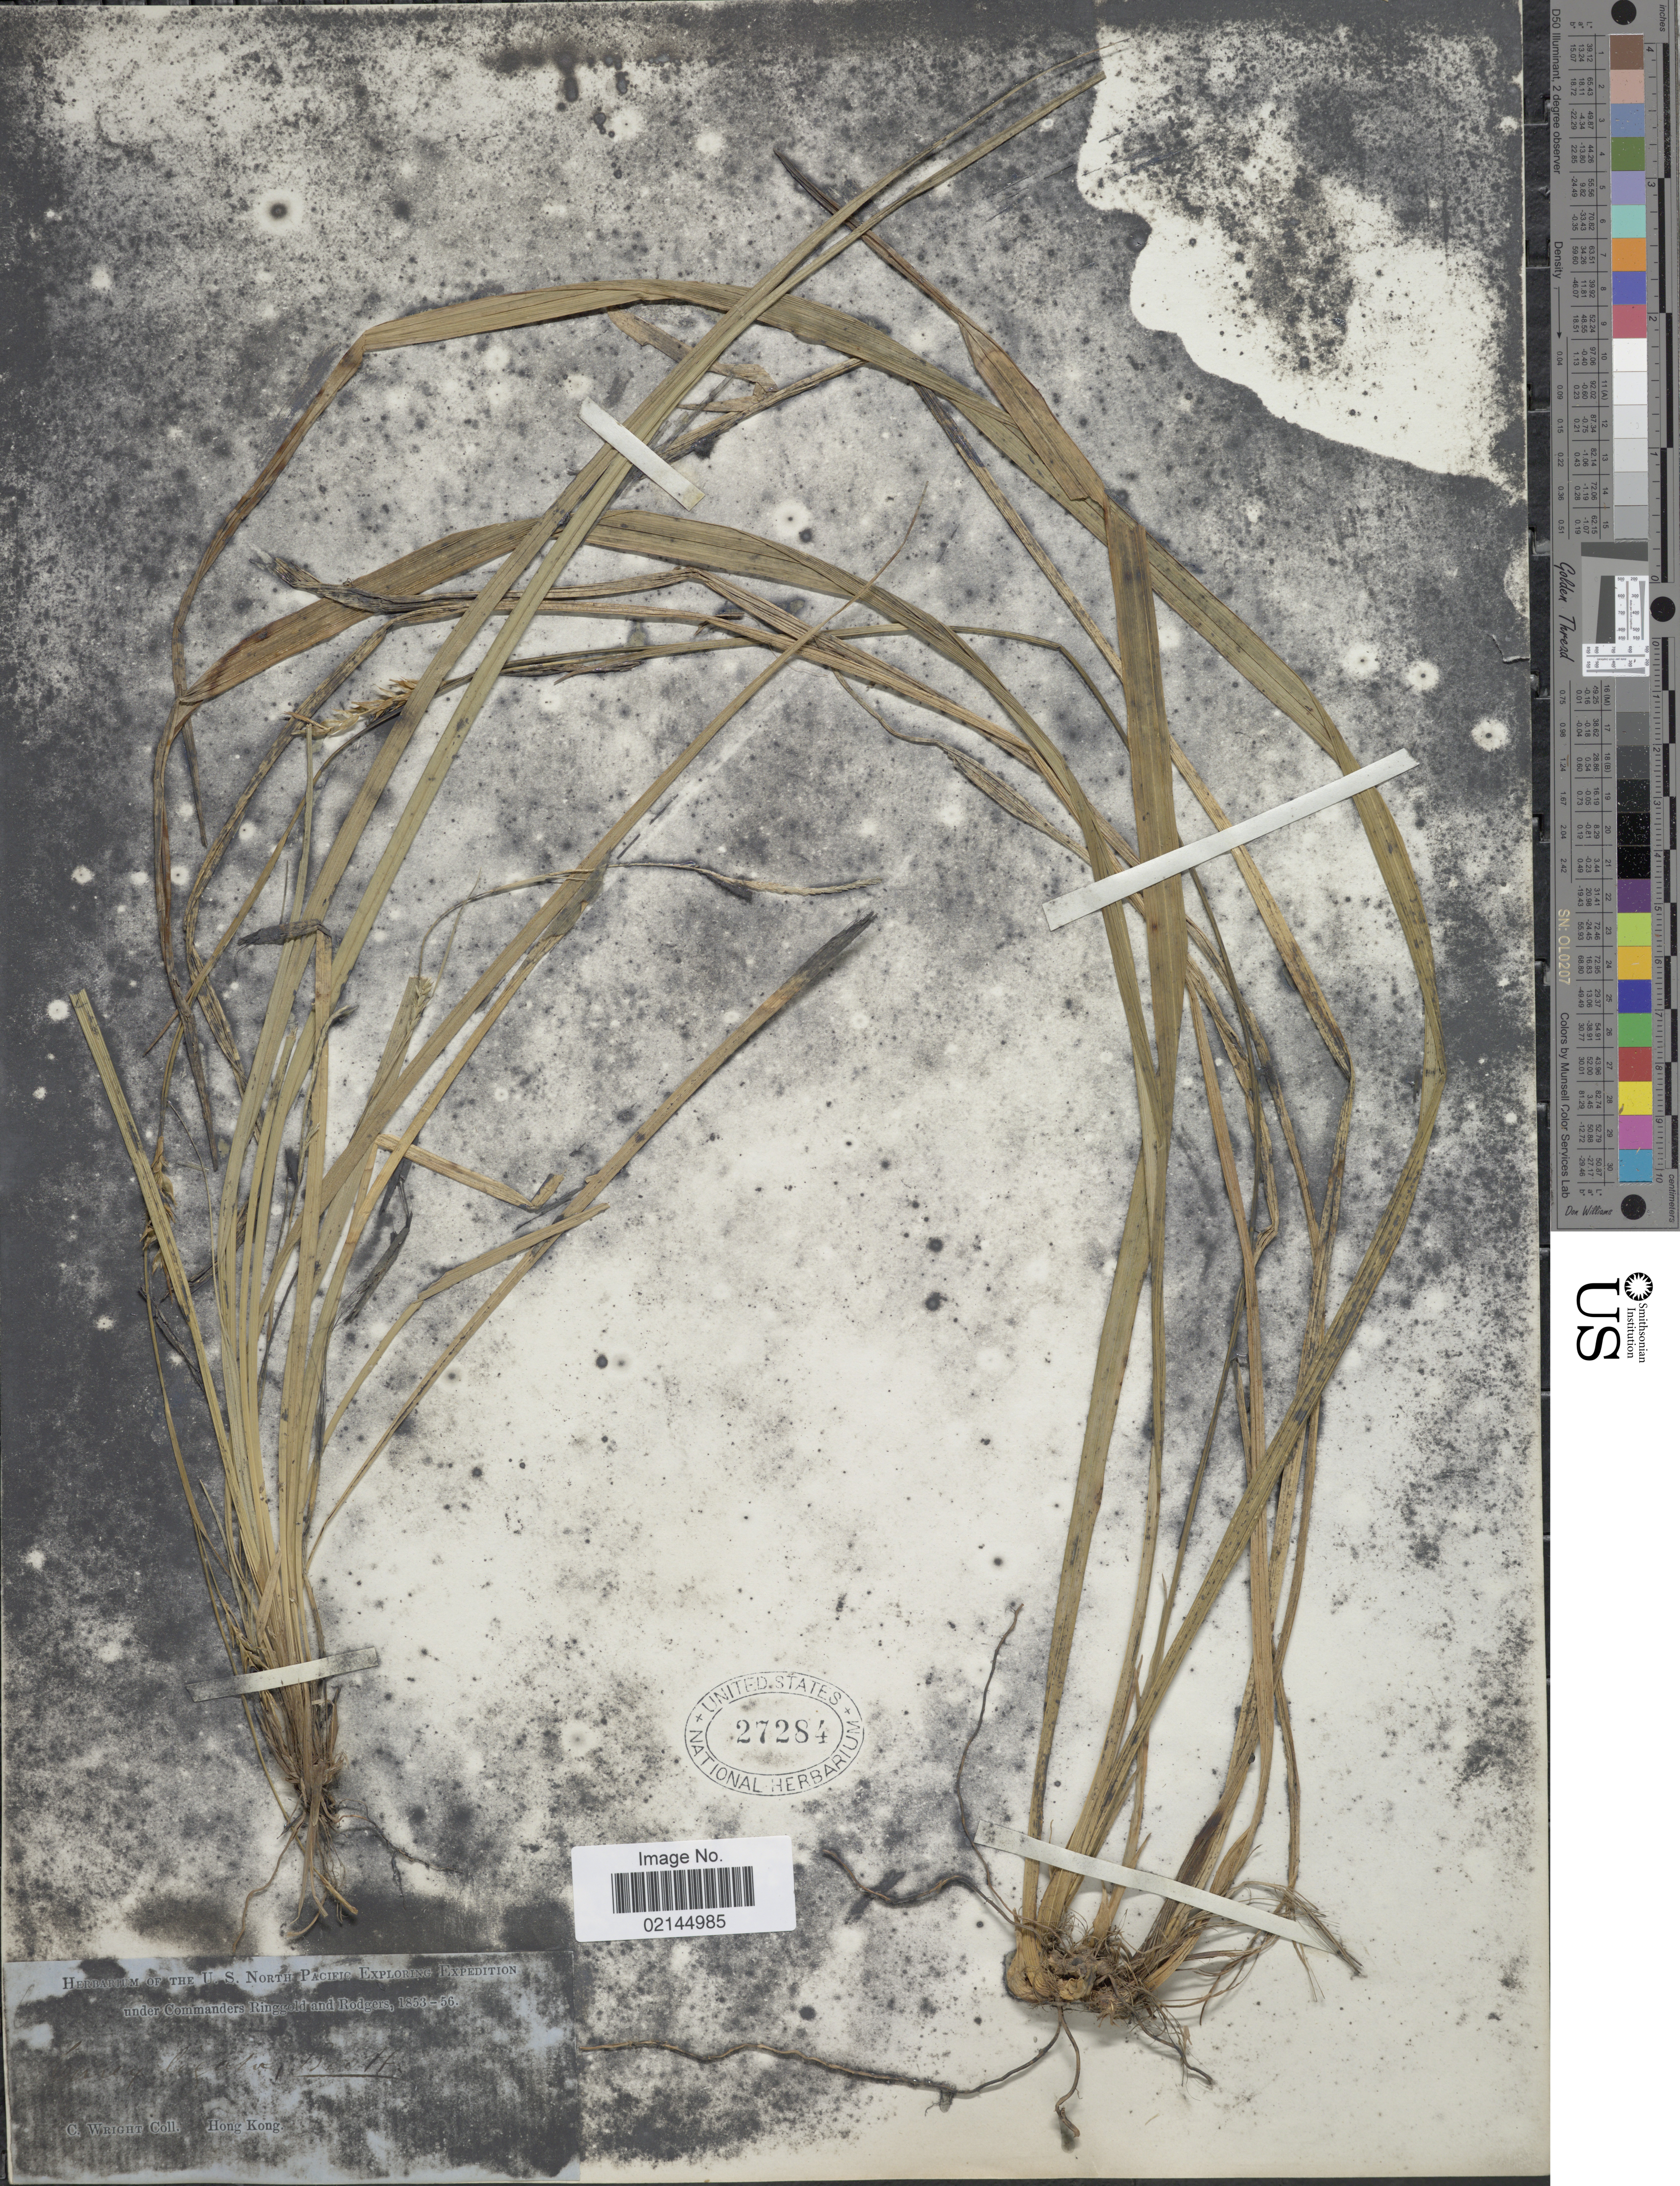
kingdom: Plantae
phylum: Tracheophyta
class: Liliopsida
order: Poales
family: Cyperaceae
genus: Carex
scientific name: Carex ligata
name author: Boott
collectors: C. Wright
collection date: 1853/1856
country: China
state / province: Hong Kong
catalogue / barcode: US 27284